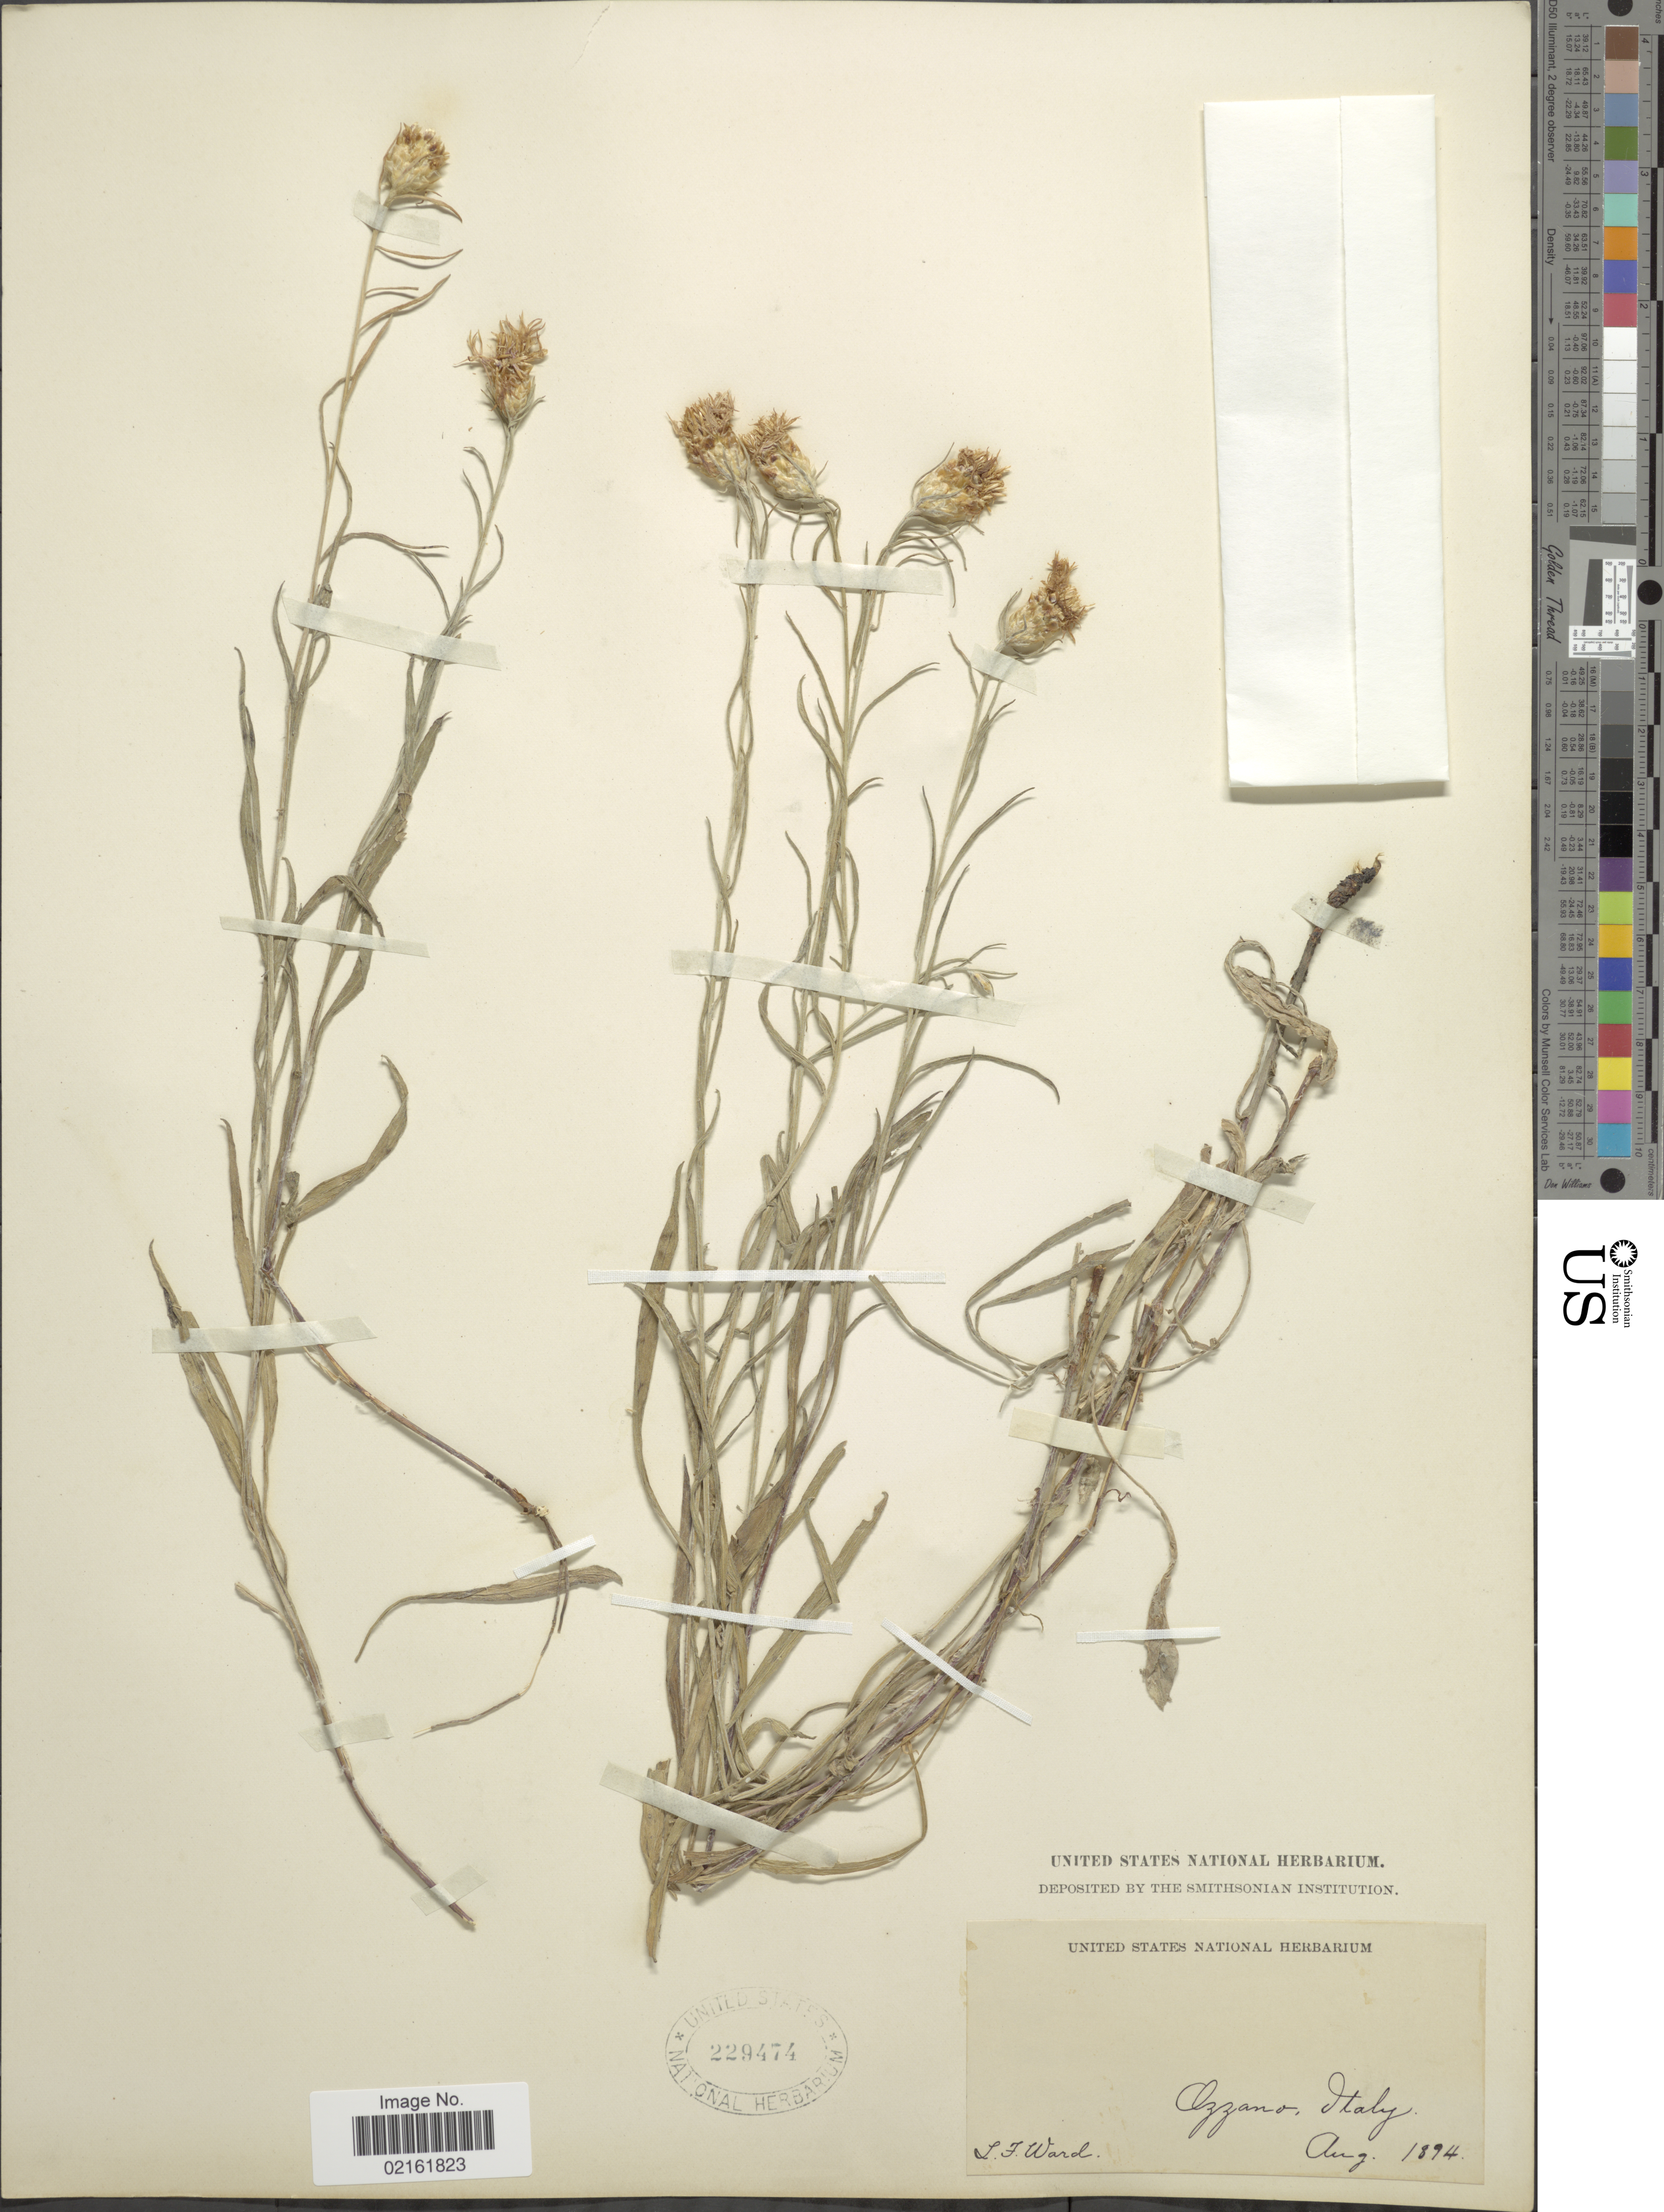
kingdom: Plantae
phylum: Tracheophyta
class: Magnoliopsida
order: Asterales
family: Asteraceae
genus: Centaurea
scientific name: Centaurea sp.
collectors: L. Ward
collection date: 1894-08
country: Italy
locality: Ozzano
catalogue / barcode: US 229474